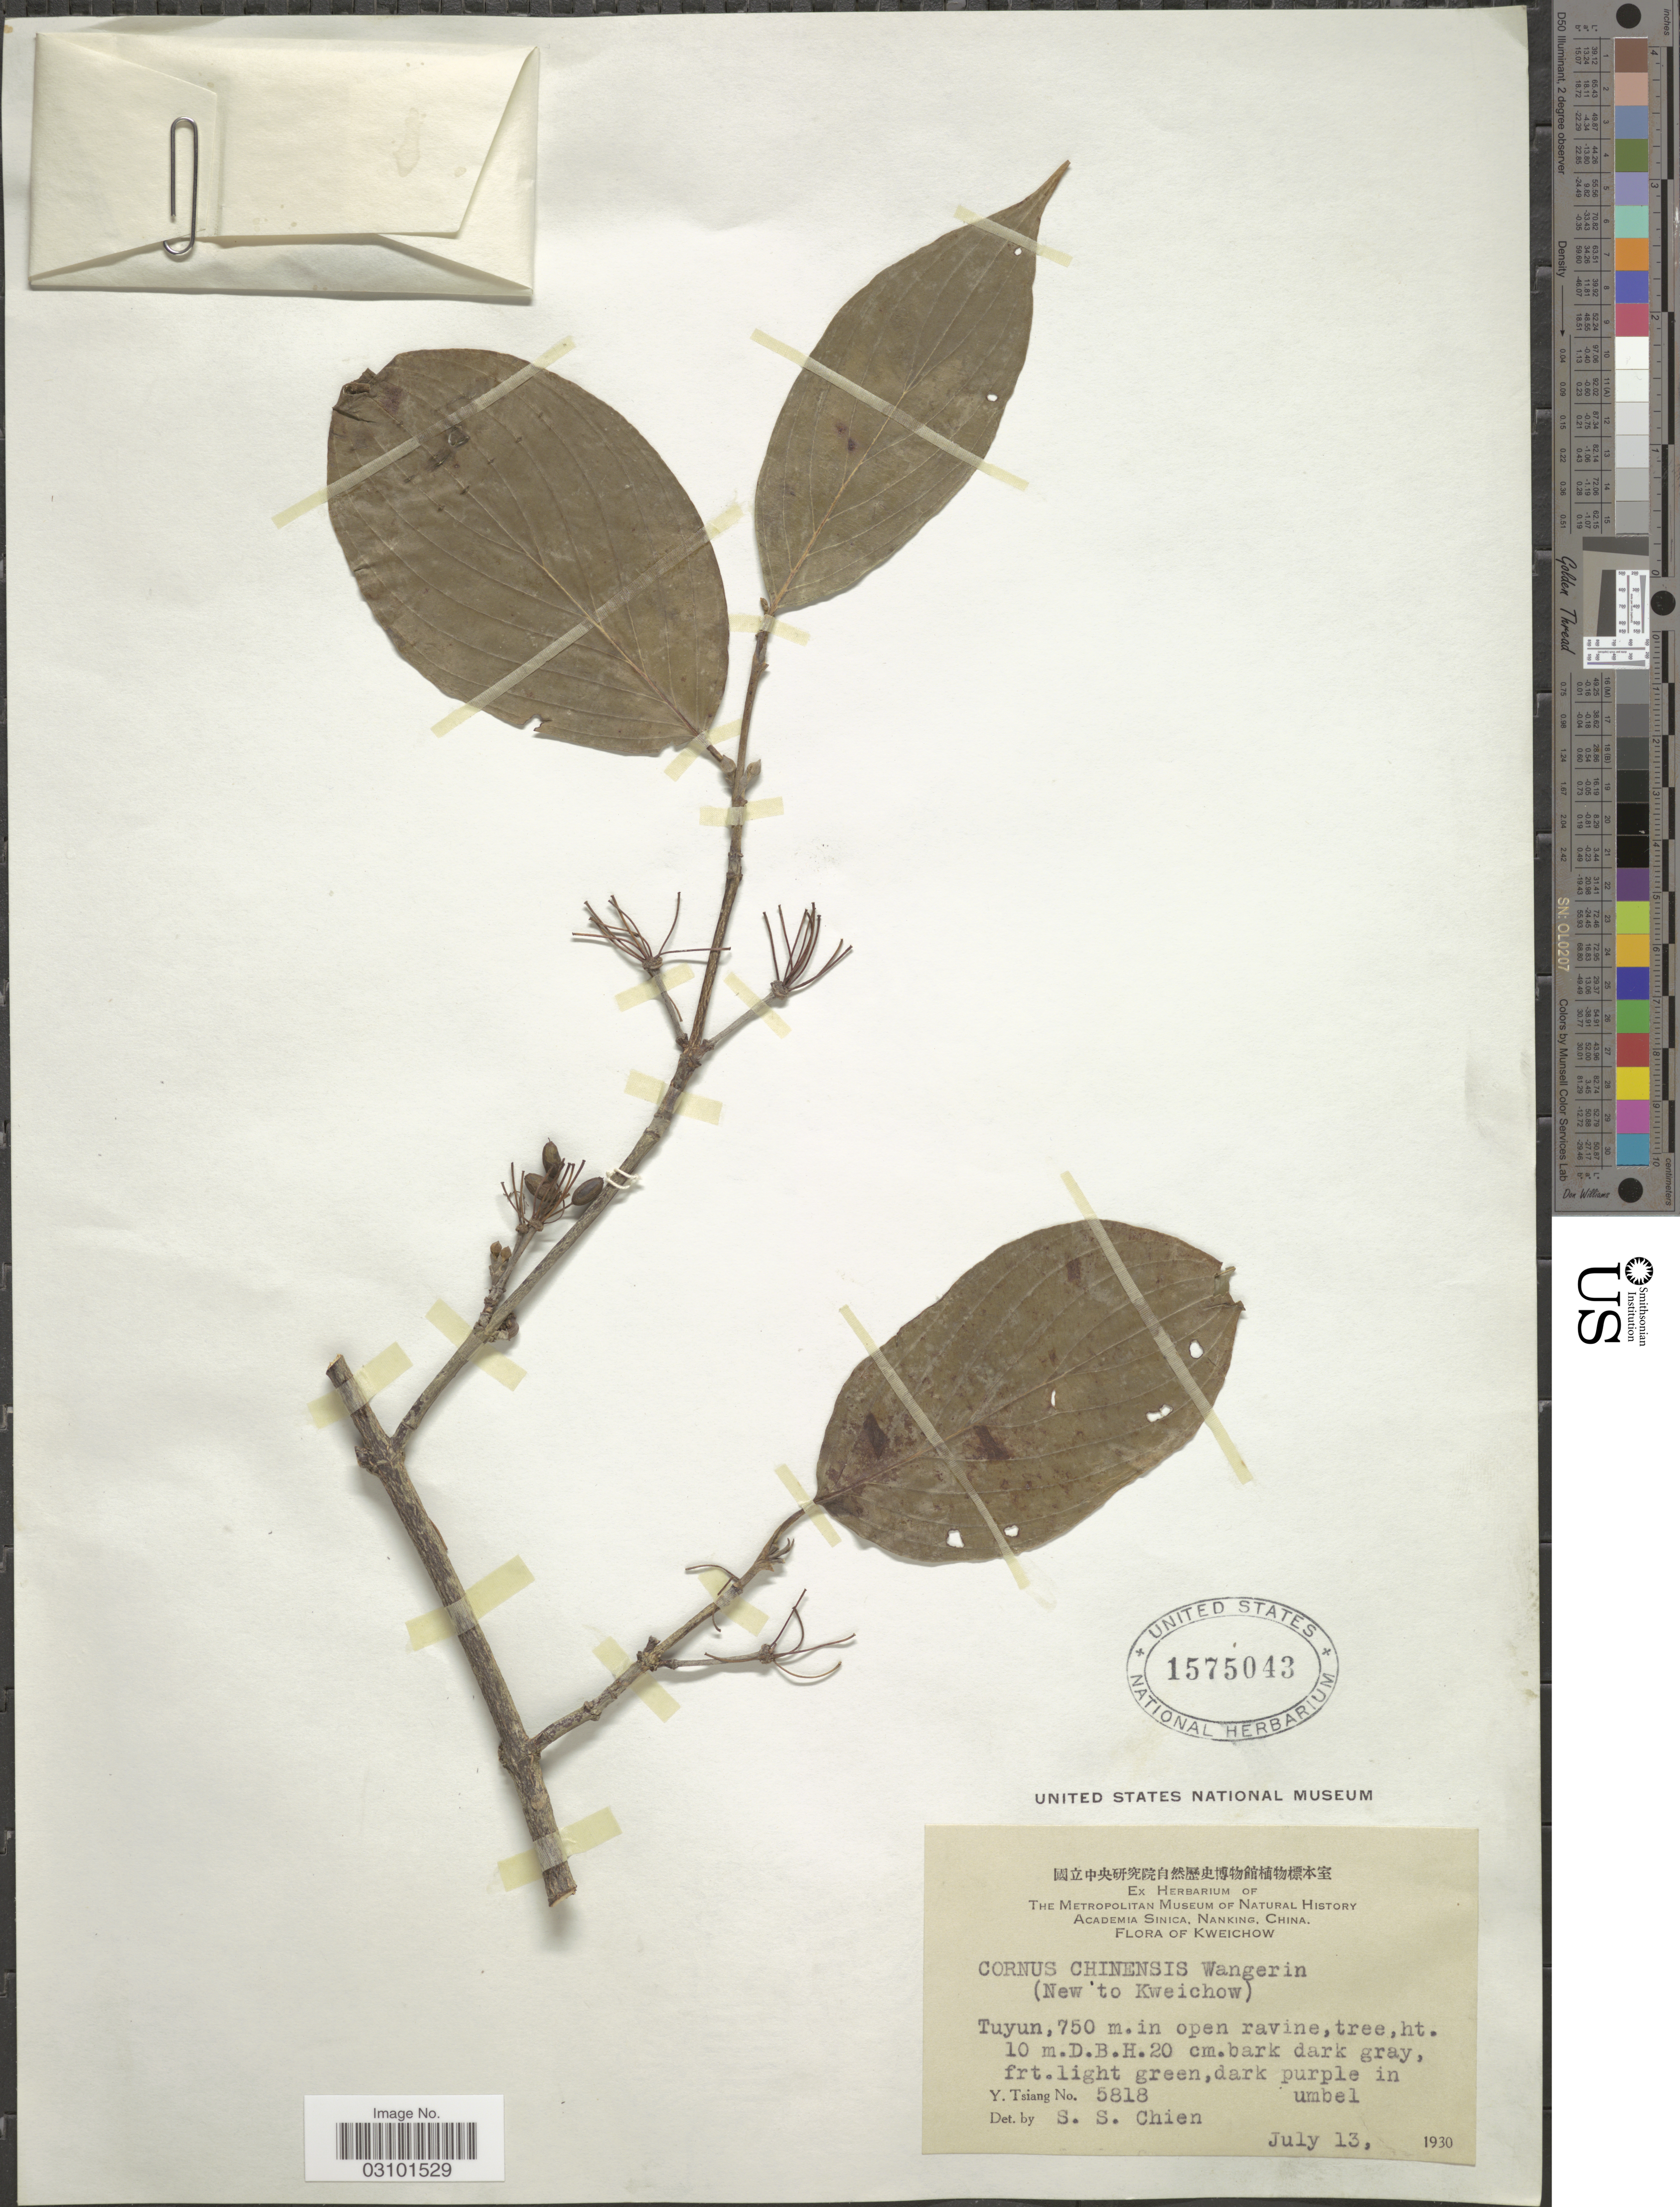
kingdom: Plantae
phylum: Tracheophyta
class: Magnoliopsida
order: Cornales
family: Cornaceae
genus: Cornus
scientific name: Cornus chinensis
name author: Wangerin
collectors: Y. Tsiang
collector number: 5818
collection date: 1930-07-13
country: China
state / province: Guizhou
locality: Kweichow. Tuyun.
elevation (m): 750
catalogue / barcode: US 1575043